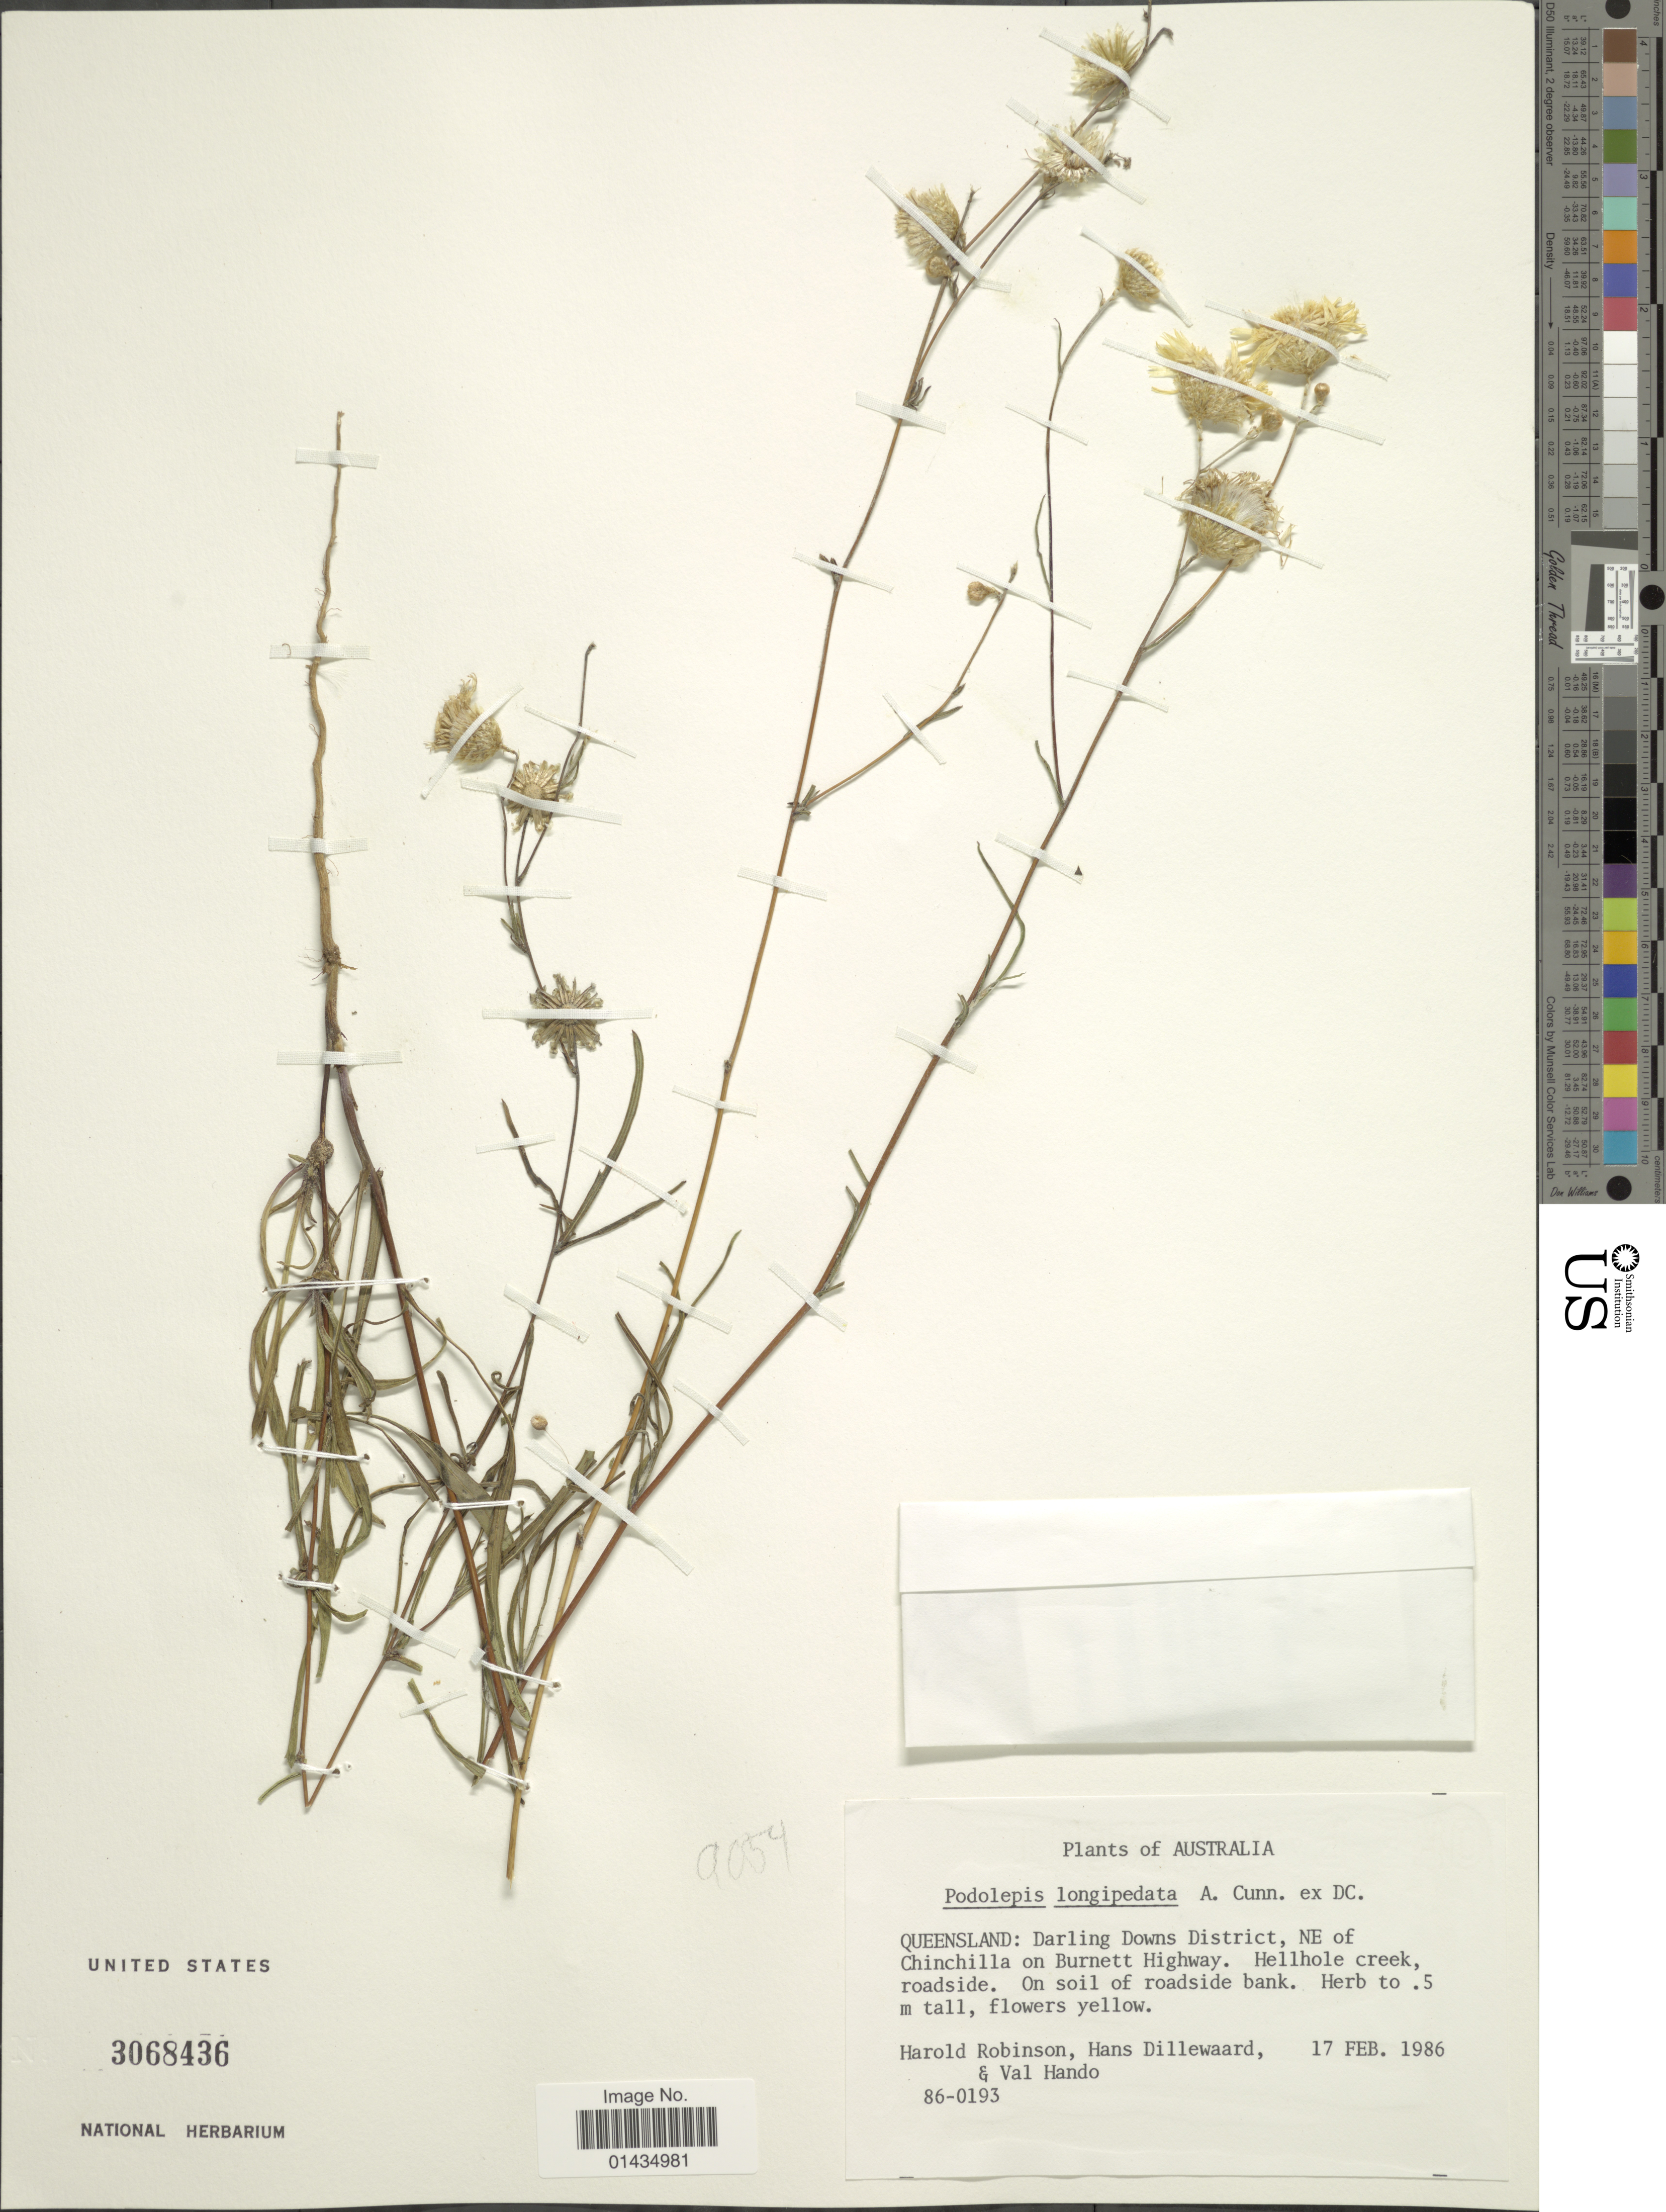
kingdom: Plantae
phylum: Tracheophyta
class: Magnoliopsida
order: Asterales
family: Asteraceae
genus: Podolepis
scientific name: Podolepis longipedata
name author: A. Cunn. ex DC.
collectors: H. Robinson, H. Dillewaard & V. Hando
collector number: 86-0193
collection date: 1986-02-17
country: Australia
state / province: Queensland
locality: Darling Downs District, NE of Chichilla on Burnett Highway, Hellhole creek, roadside, on soil of roadside bank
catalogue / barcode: US 3068436